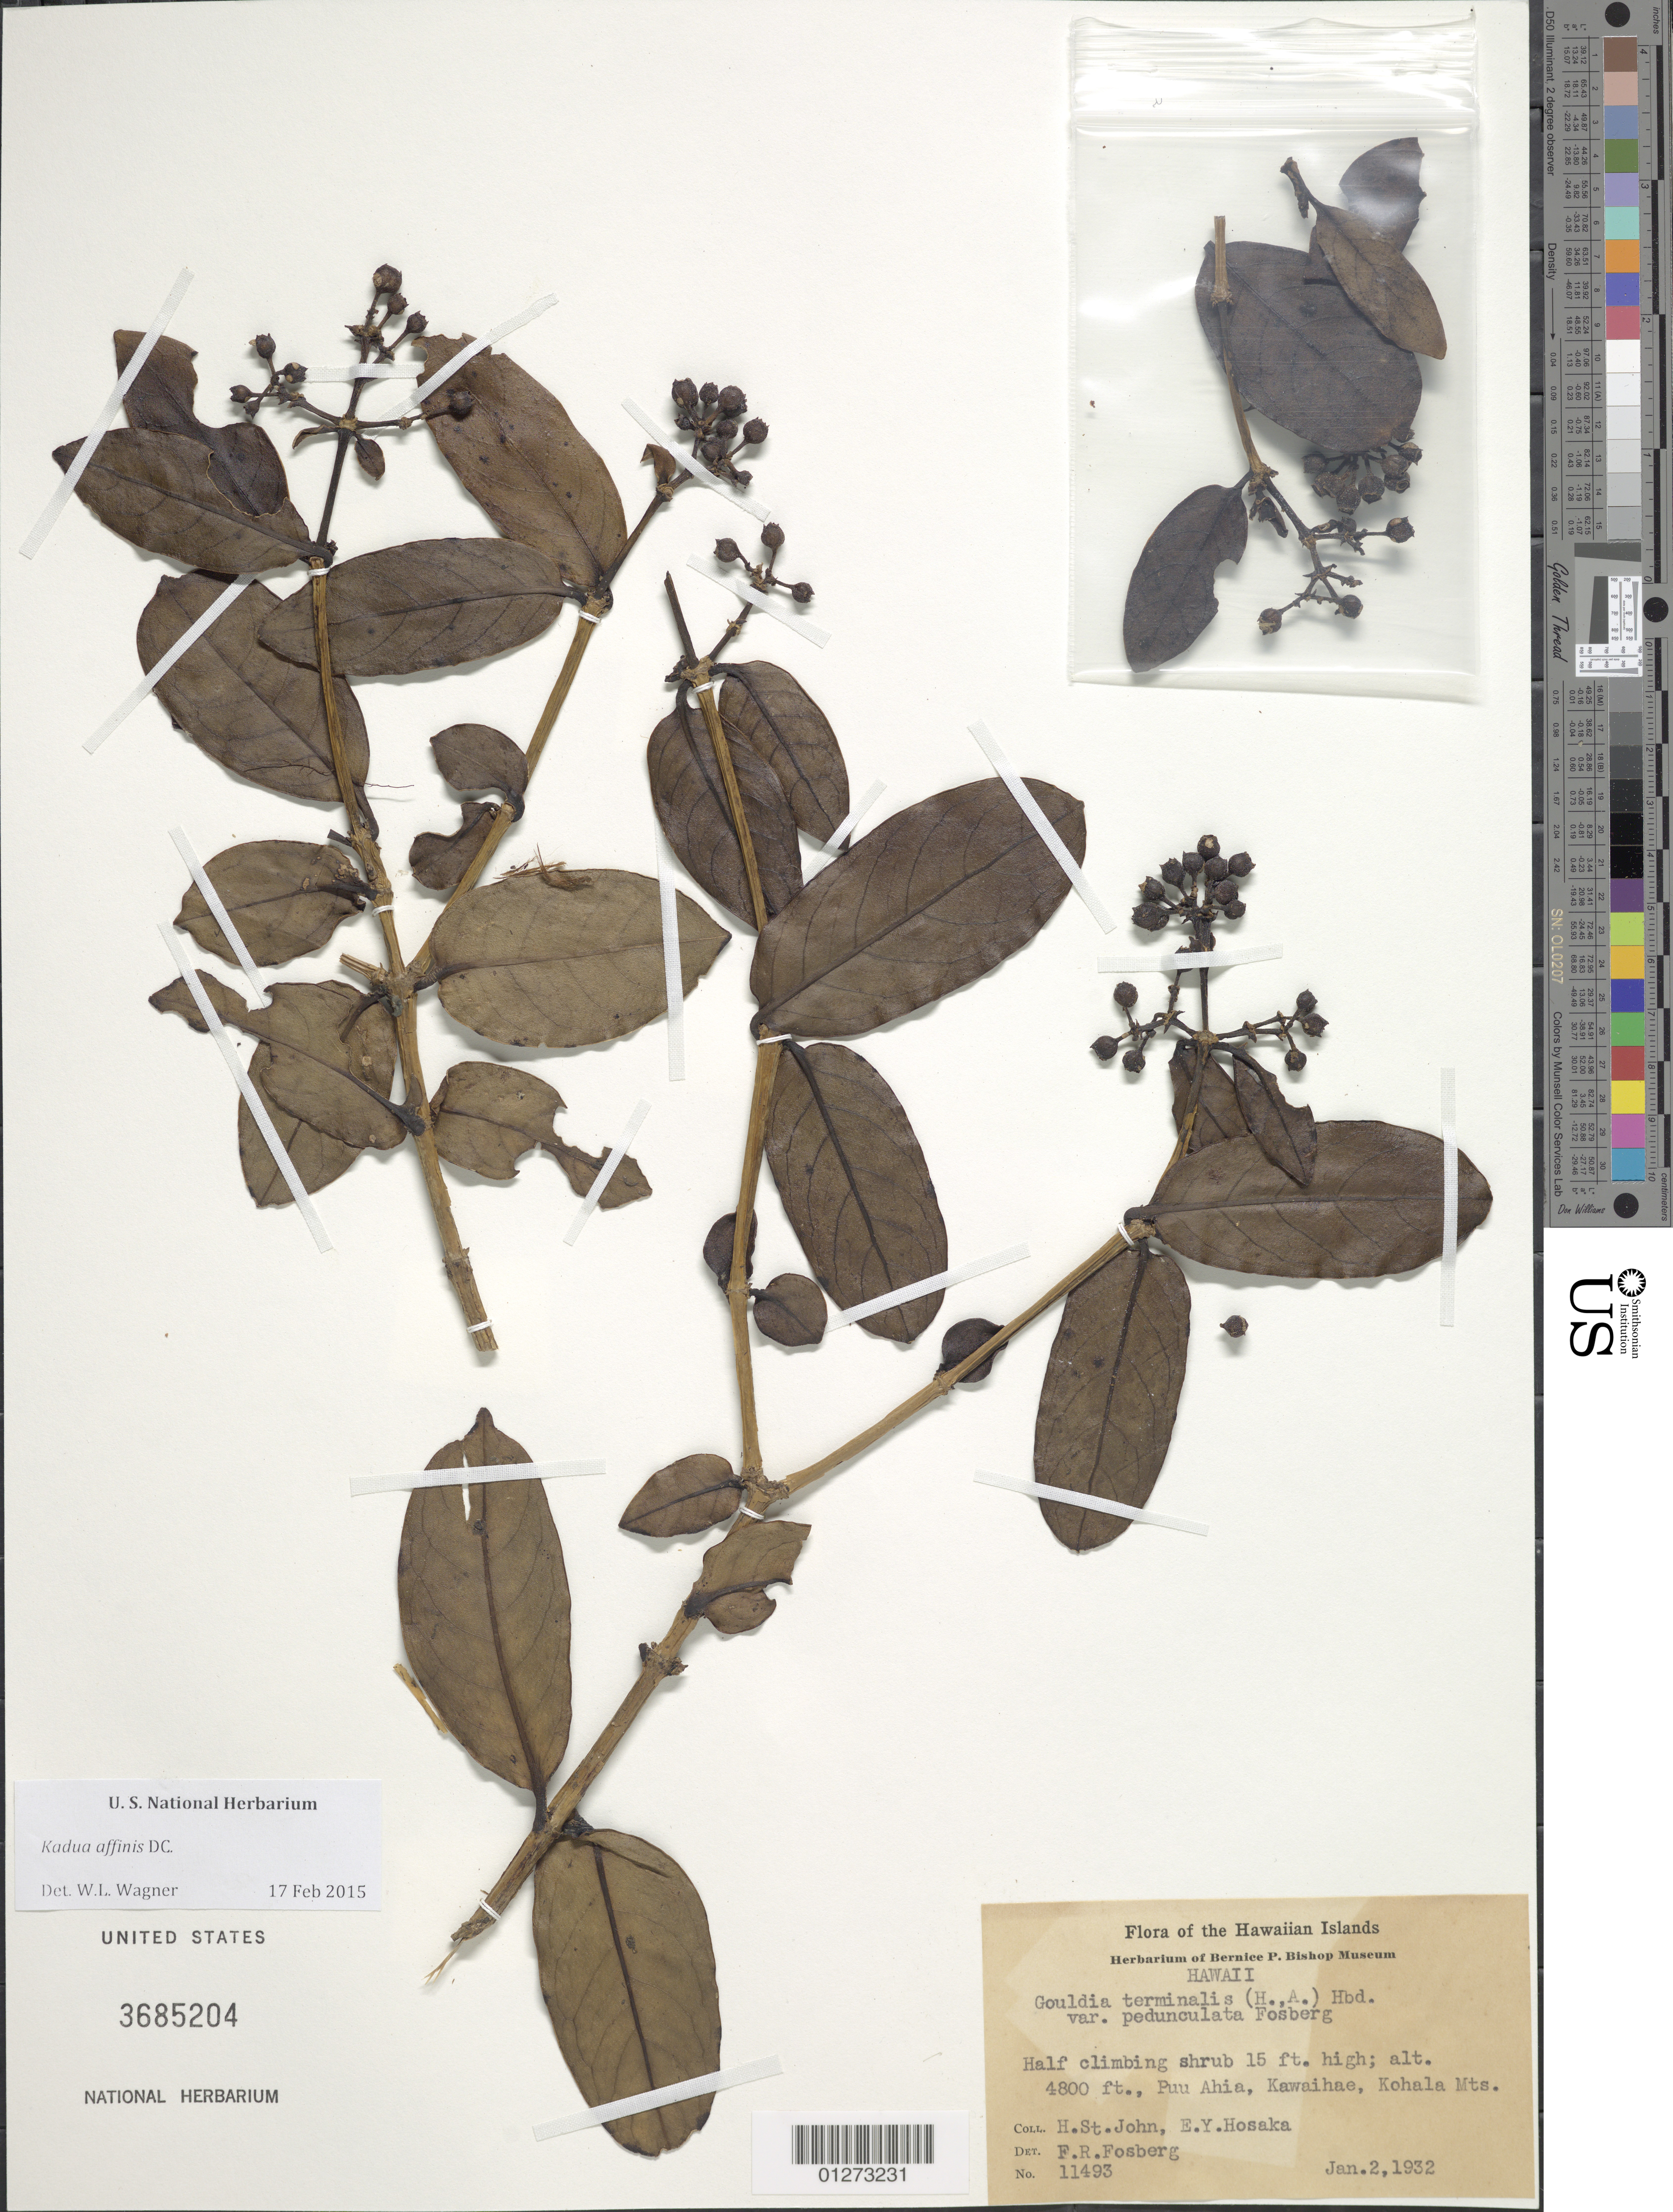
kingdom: Plantae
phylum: Tracheophyta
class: Magnoliopsida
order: Gentianales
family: Rubiaceae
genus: Kadua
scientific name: Kadua affinis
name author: DC.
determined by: Wagner, W. L., (BOT), Smithsonian Institution - National Museum of Natural History (UNITED STATES)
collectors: H. St. John & E. Y. Hosaka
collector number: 11493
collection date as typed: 02 Jan 1932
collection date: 1932-01-02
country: United States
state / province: Hawaii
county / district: Hawaii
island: Hawaii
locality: Kohala Mountains, Puu Ahia, Kawaihae.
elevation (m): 1463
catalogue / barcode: US 3685204